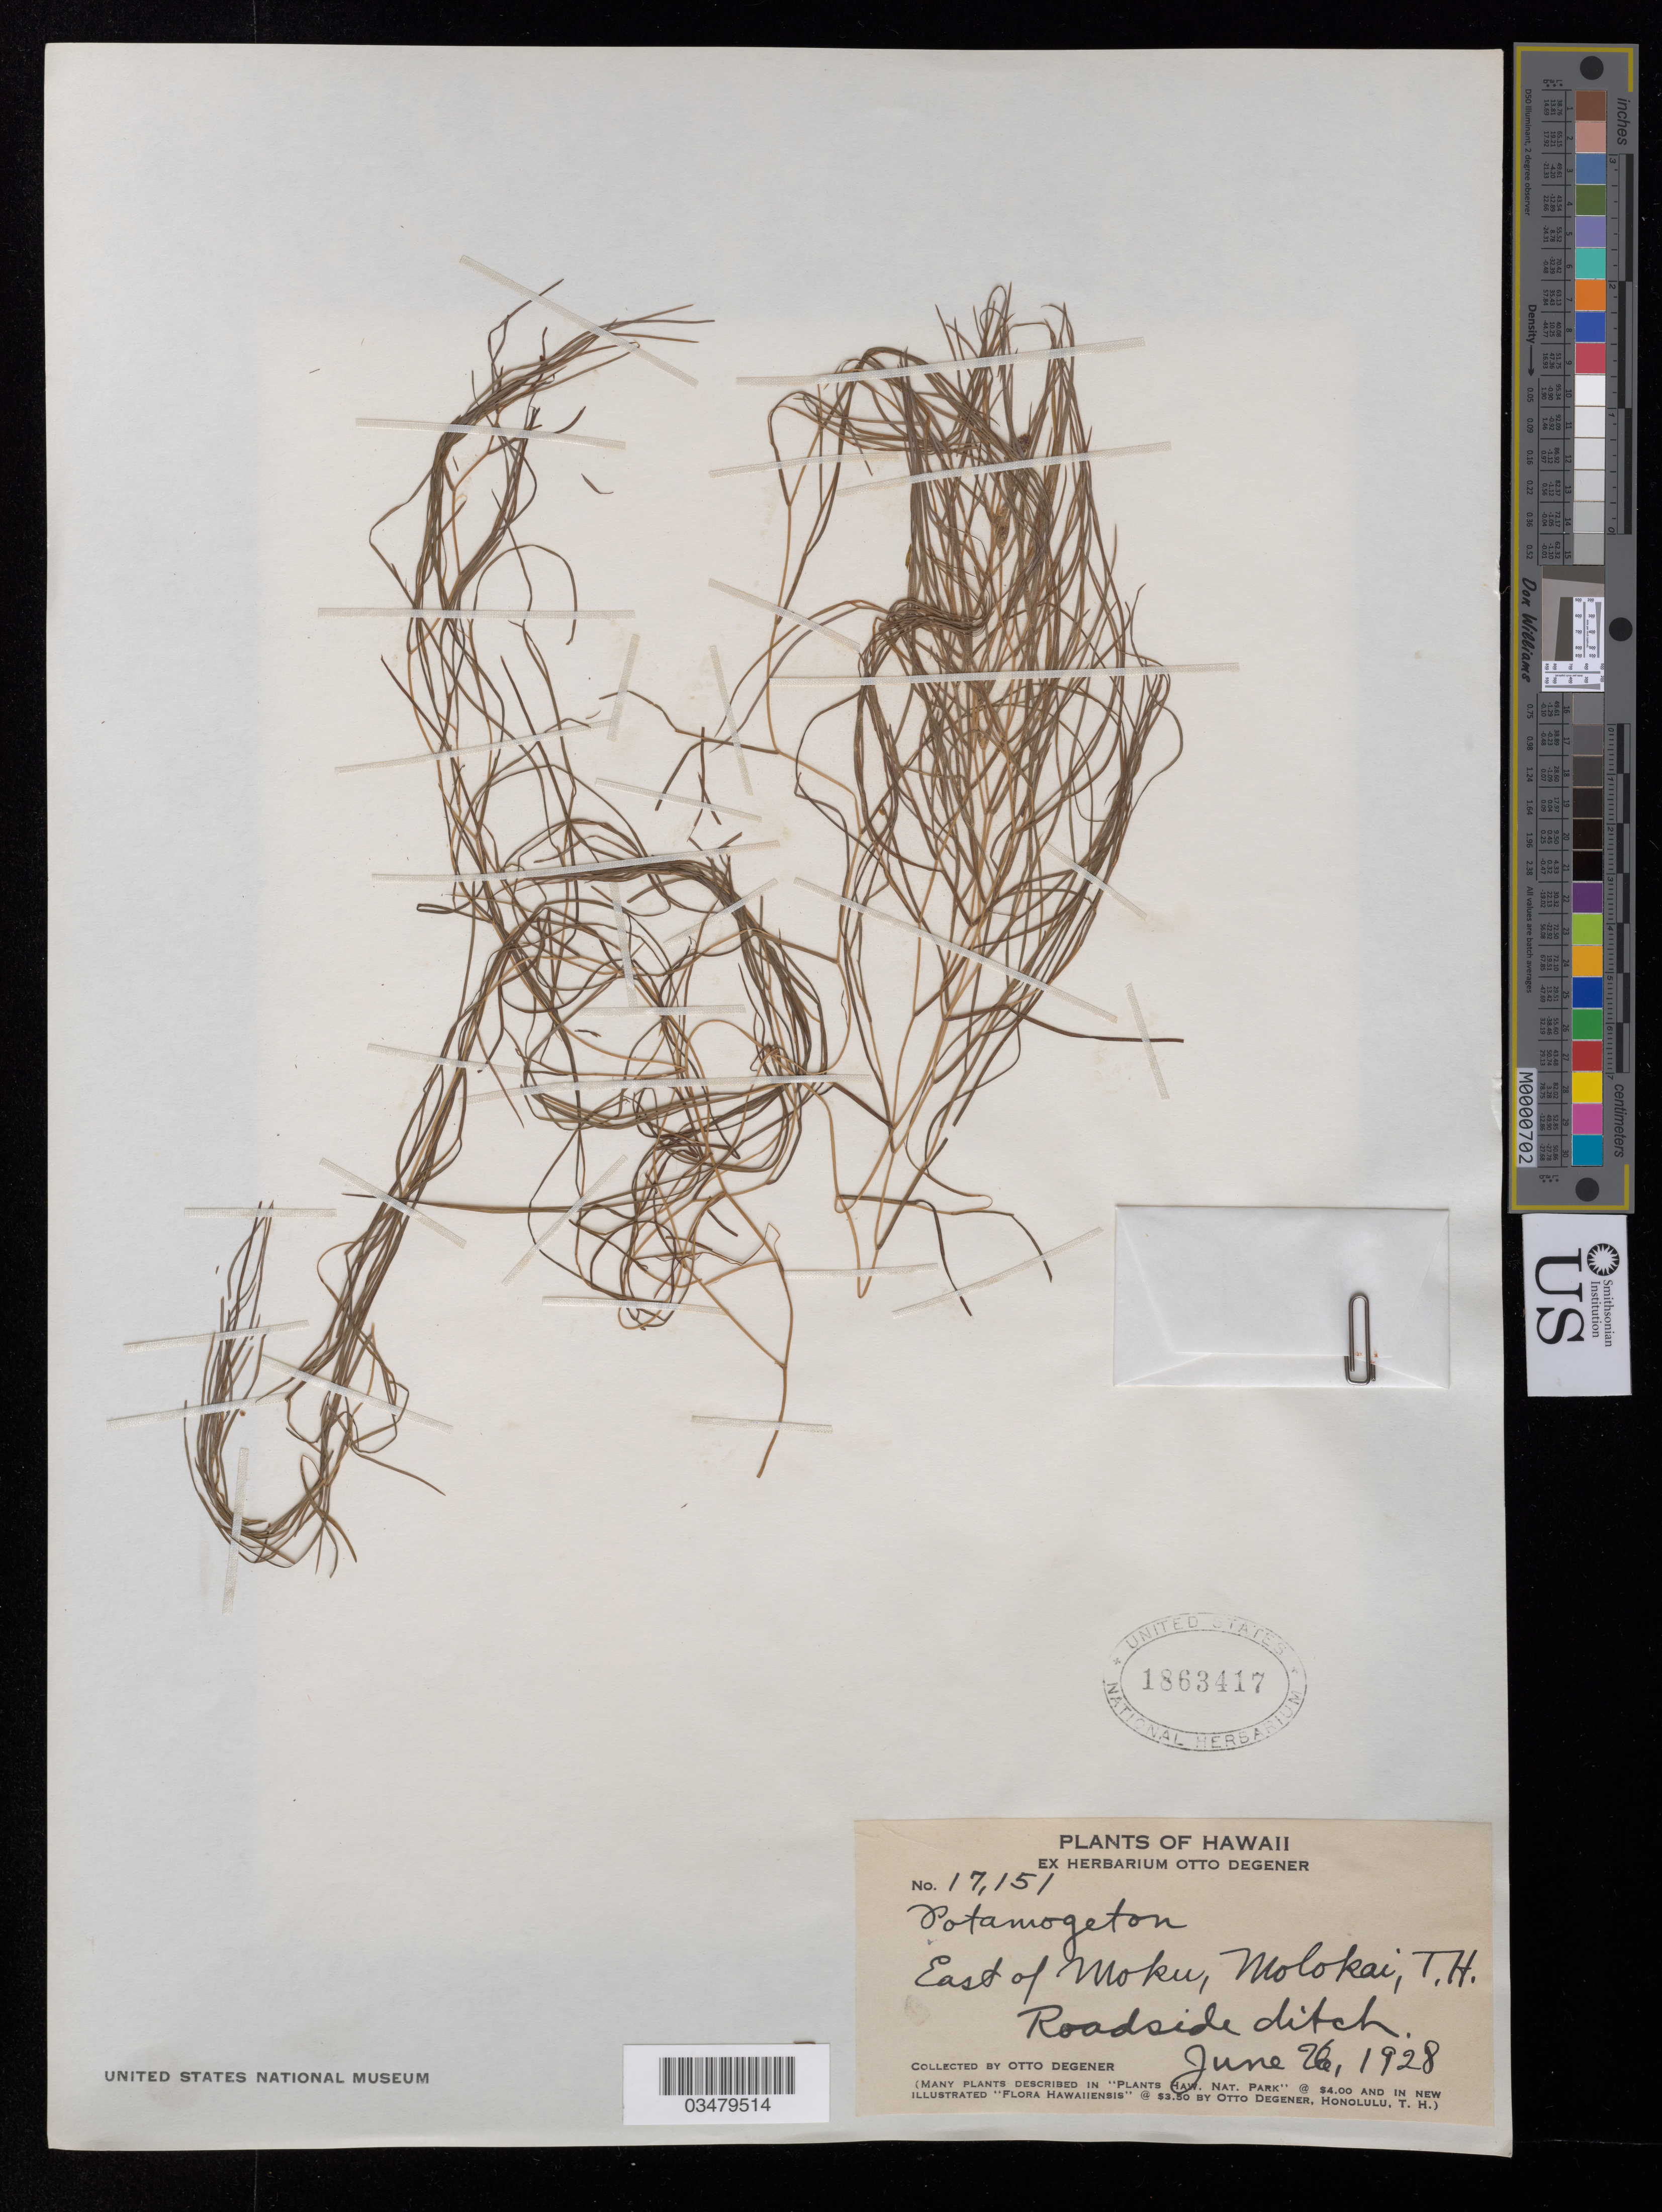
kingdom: Plantae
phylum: Tracheophyta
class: Liliopsida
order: Alismatales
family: Potamogetonaceae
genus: Potamogeton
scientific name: Potamogeton sp.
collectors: O. Degener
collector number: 17151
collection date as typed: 26 Jun 1928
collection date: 1928-06-26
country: United States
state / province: Hawaii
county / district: Maui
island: Moloka'i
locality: E of Moku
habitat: Roadside ditch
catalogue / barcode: US 1863417